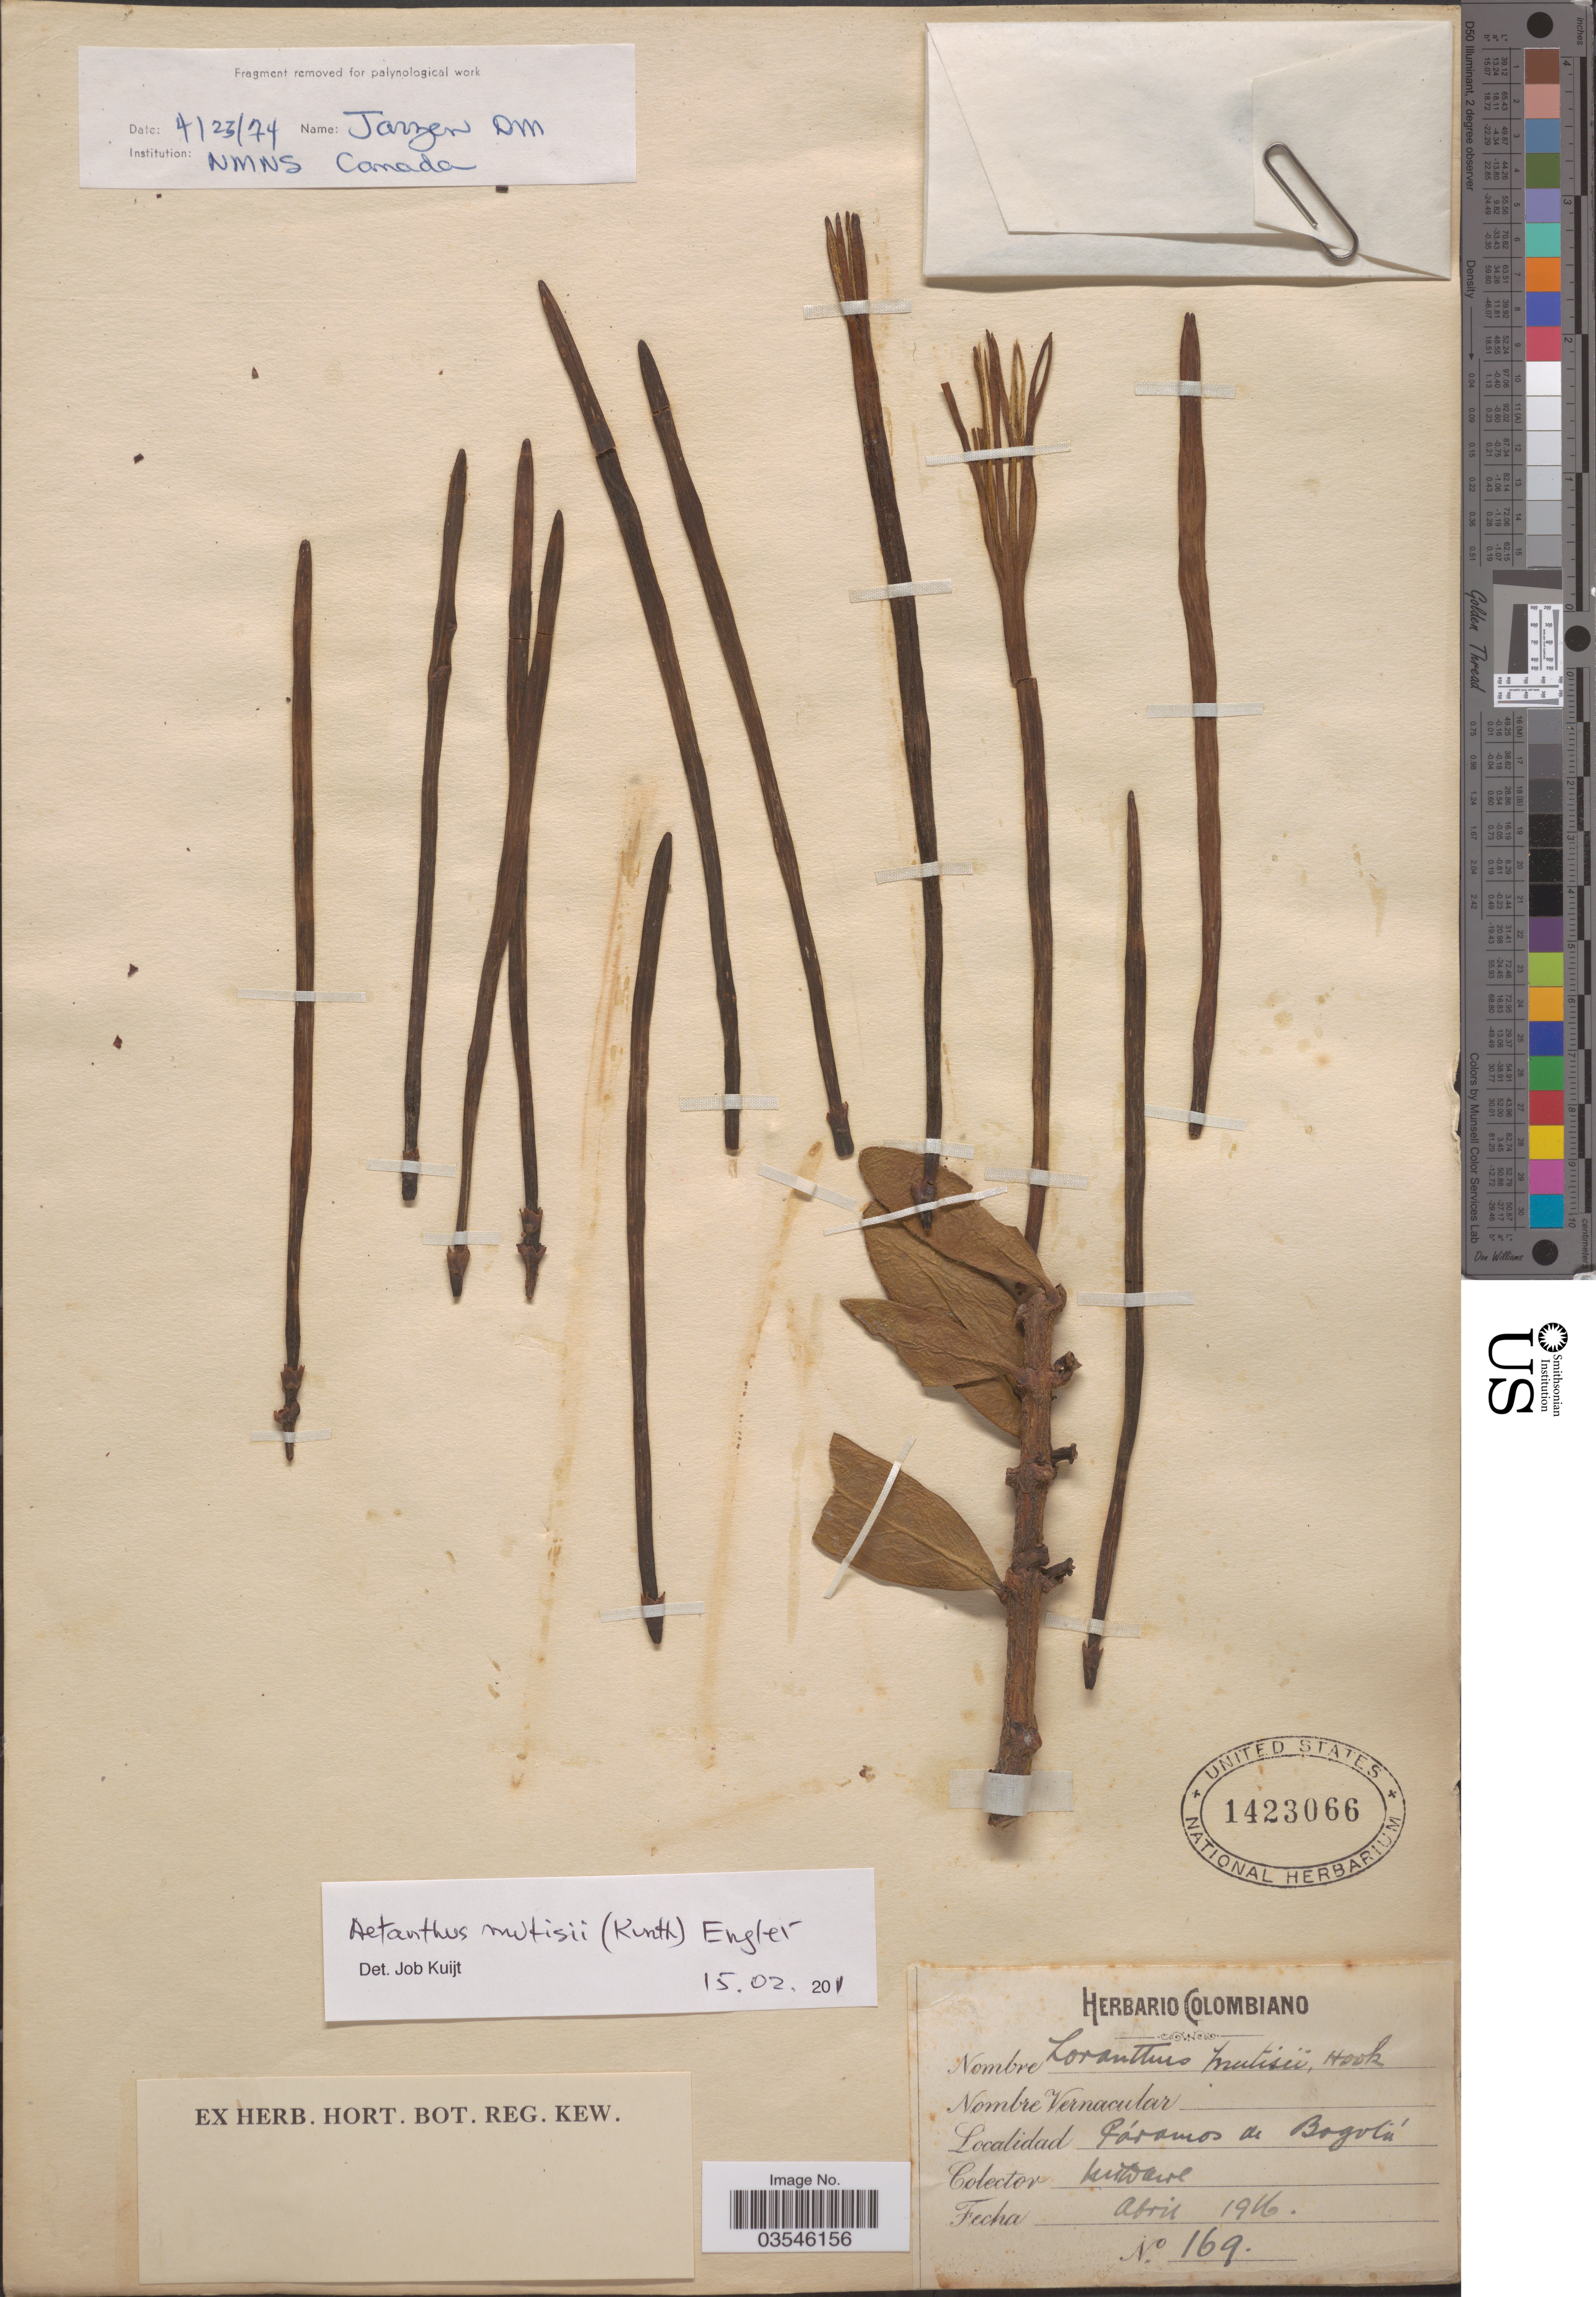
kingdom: Plantae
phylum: Tracheophyta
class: Magnoliopsida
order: Santalales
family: Loranthaceae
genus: Aetanthus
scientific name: Aetanthus mutisii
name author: (Kunth) Engl.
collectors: M. T. Dawe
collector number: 169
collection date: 1916-04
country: Colombia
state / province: Bogota D.C.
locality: Páramos de Bogotá.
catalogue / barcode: US 1423066